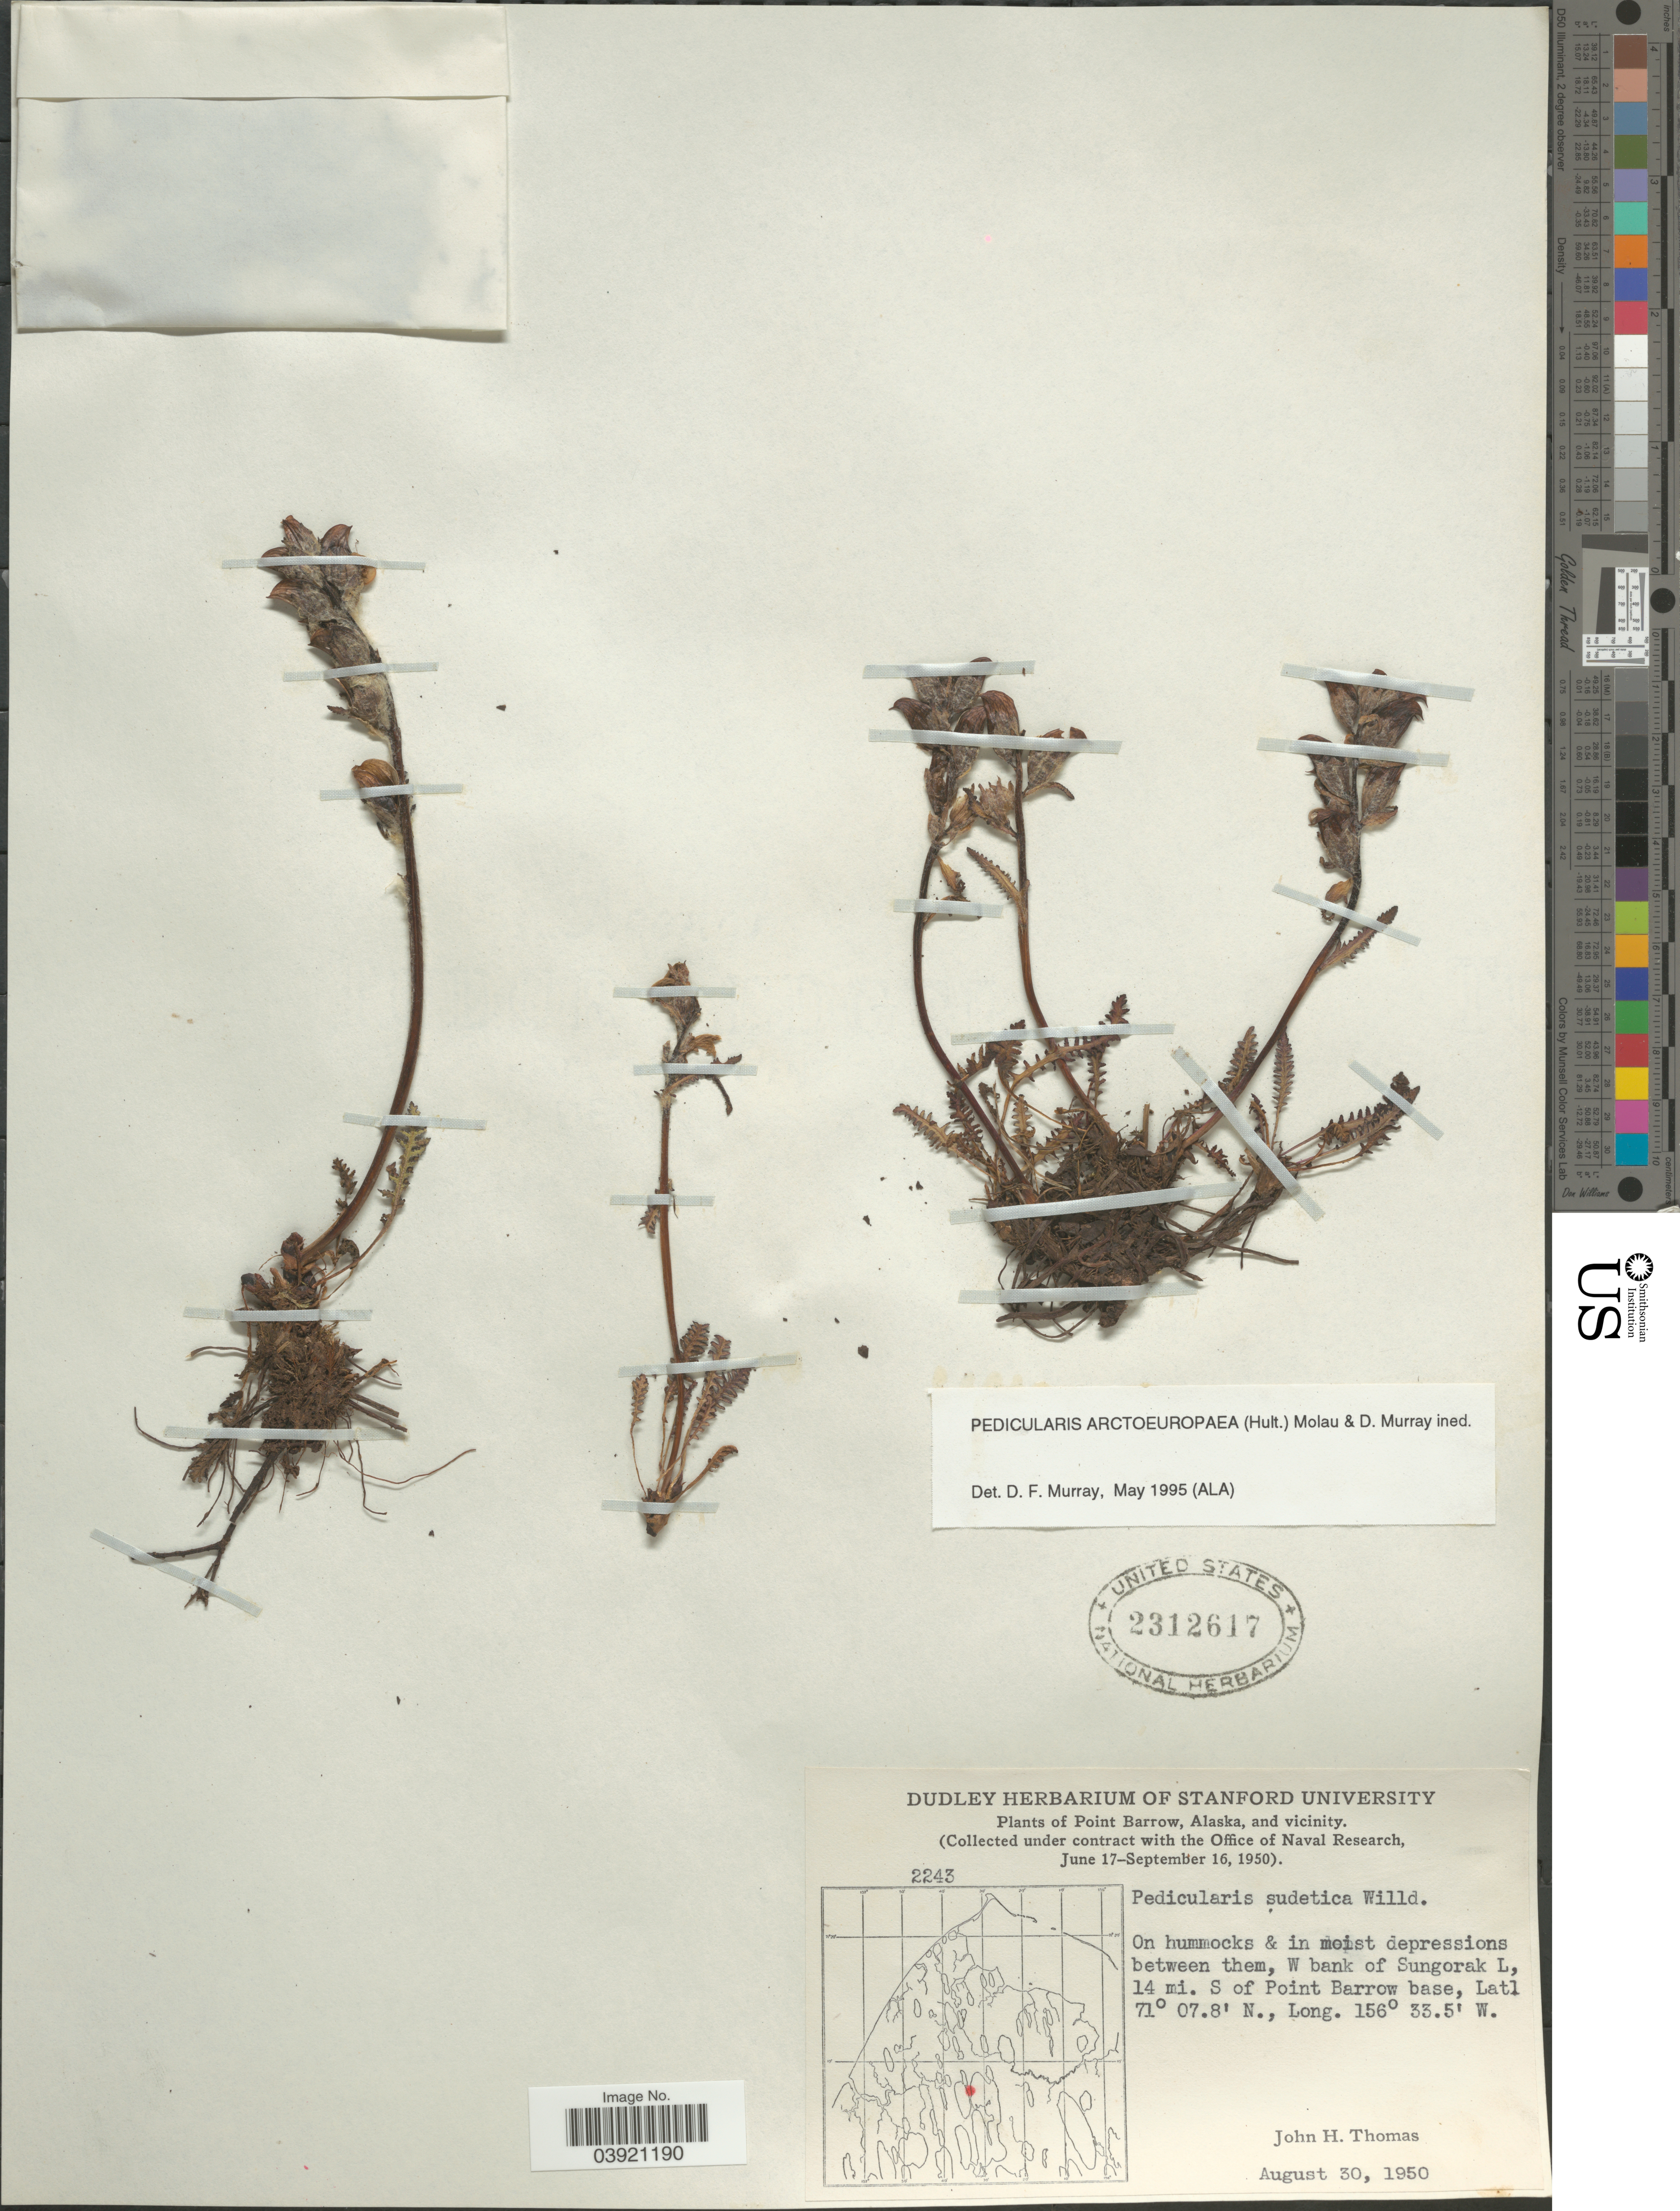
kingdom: Plantae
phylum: Tracheophyta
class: Magnoliopsida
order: Lamiales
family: Orobanchaceae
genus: Pedicularis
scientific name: Pedicularis arctoeuropaea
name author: (Hultén) Molau & D.F. Murray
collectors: J. H. Thomas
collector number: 2243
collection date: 1950-08-30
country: United States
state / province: Alaska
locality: Point Barrow, and vicinity. W bank of Sungorak L, 14 mi. S of Point Barrow base.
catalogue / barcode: US 2312617